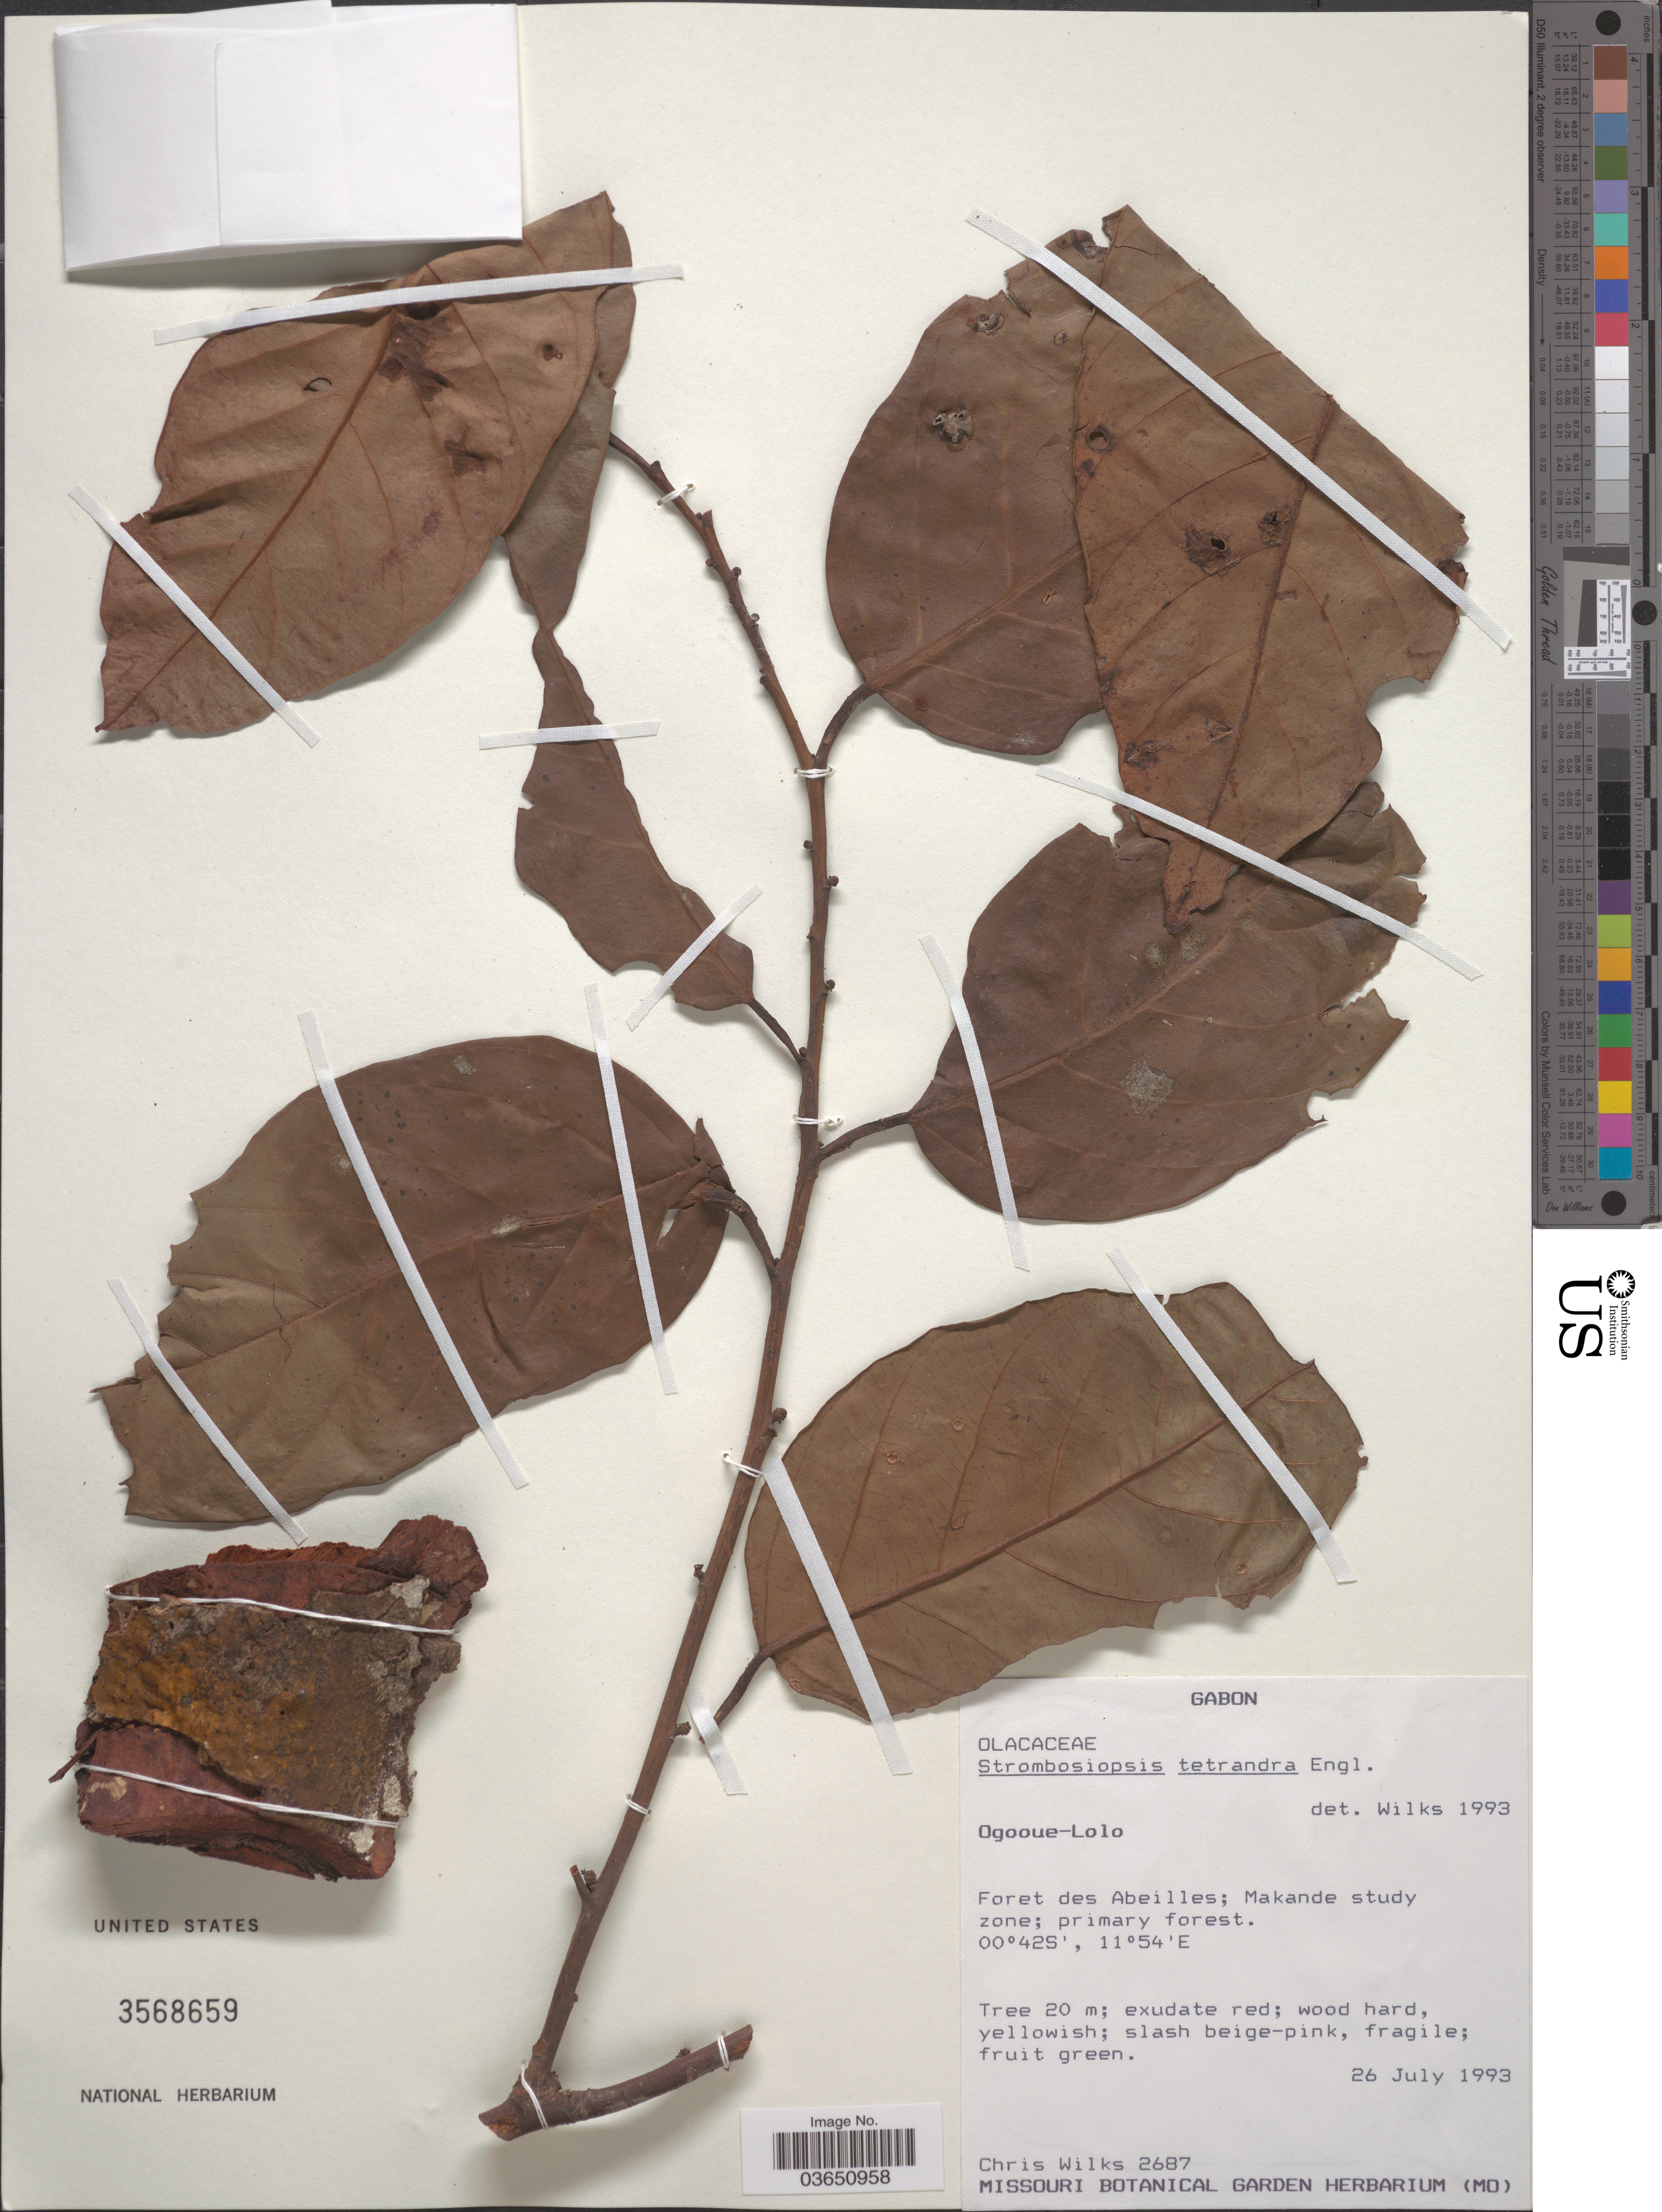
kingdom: Plantae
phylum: Tracheophyta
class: Magnoliopsida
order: Santalales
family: Strombosiaceae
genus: Strombosiopsis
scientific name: Strombosiopsis tetrandra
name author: Engl.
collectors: C. Wilks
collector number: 2687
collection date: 1993-07-26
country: Gabon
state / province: Ogooue-Lolo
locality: Foret des Abeilles; Makande study zone; primary forest.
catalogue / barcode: US 3568659